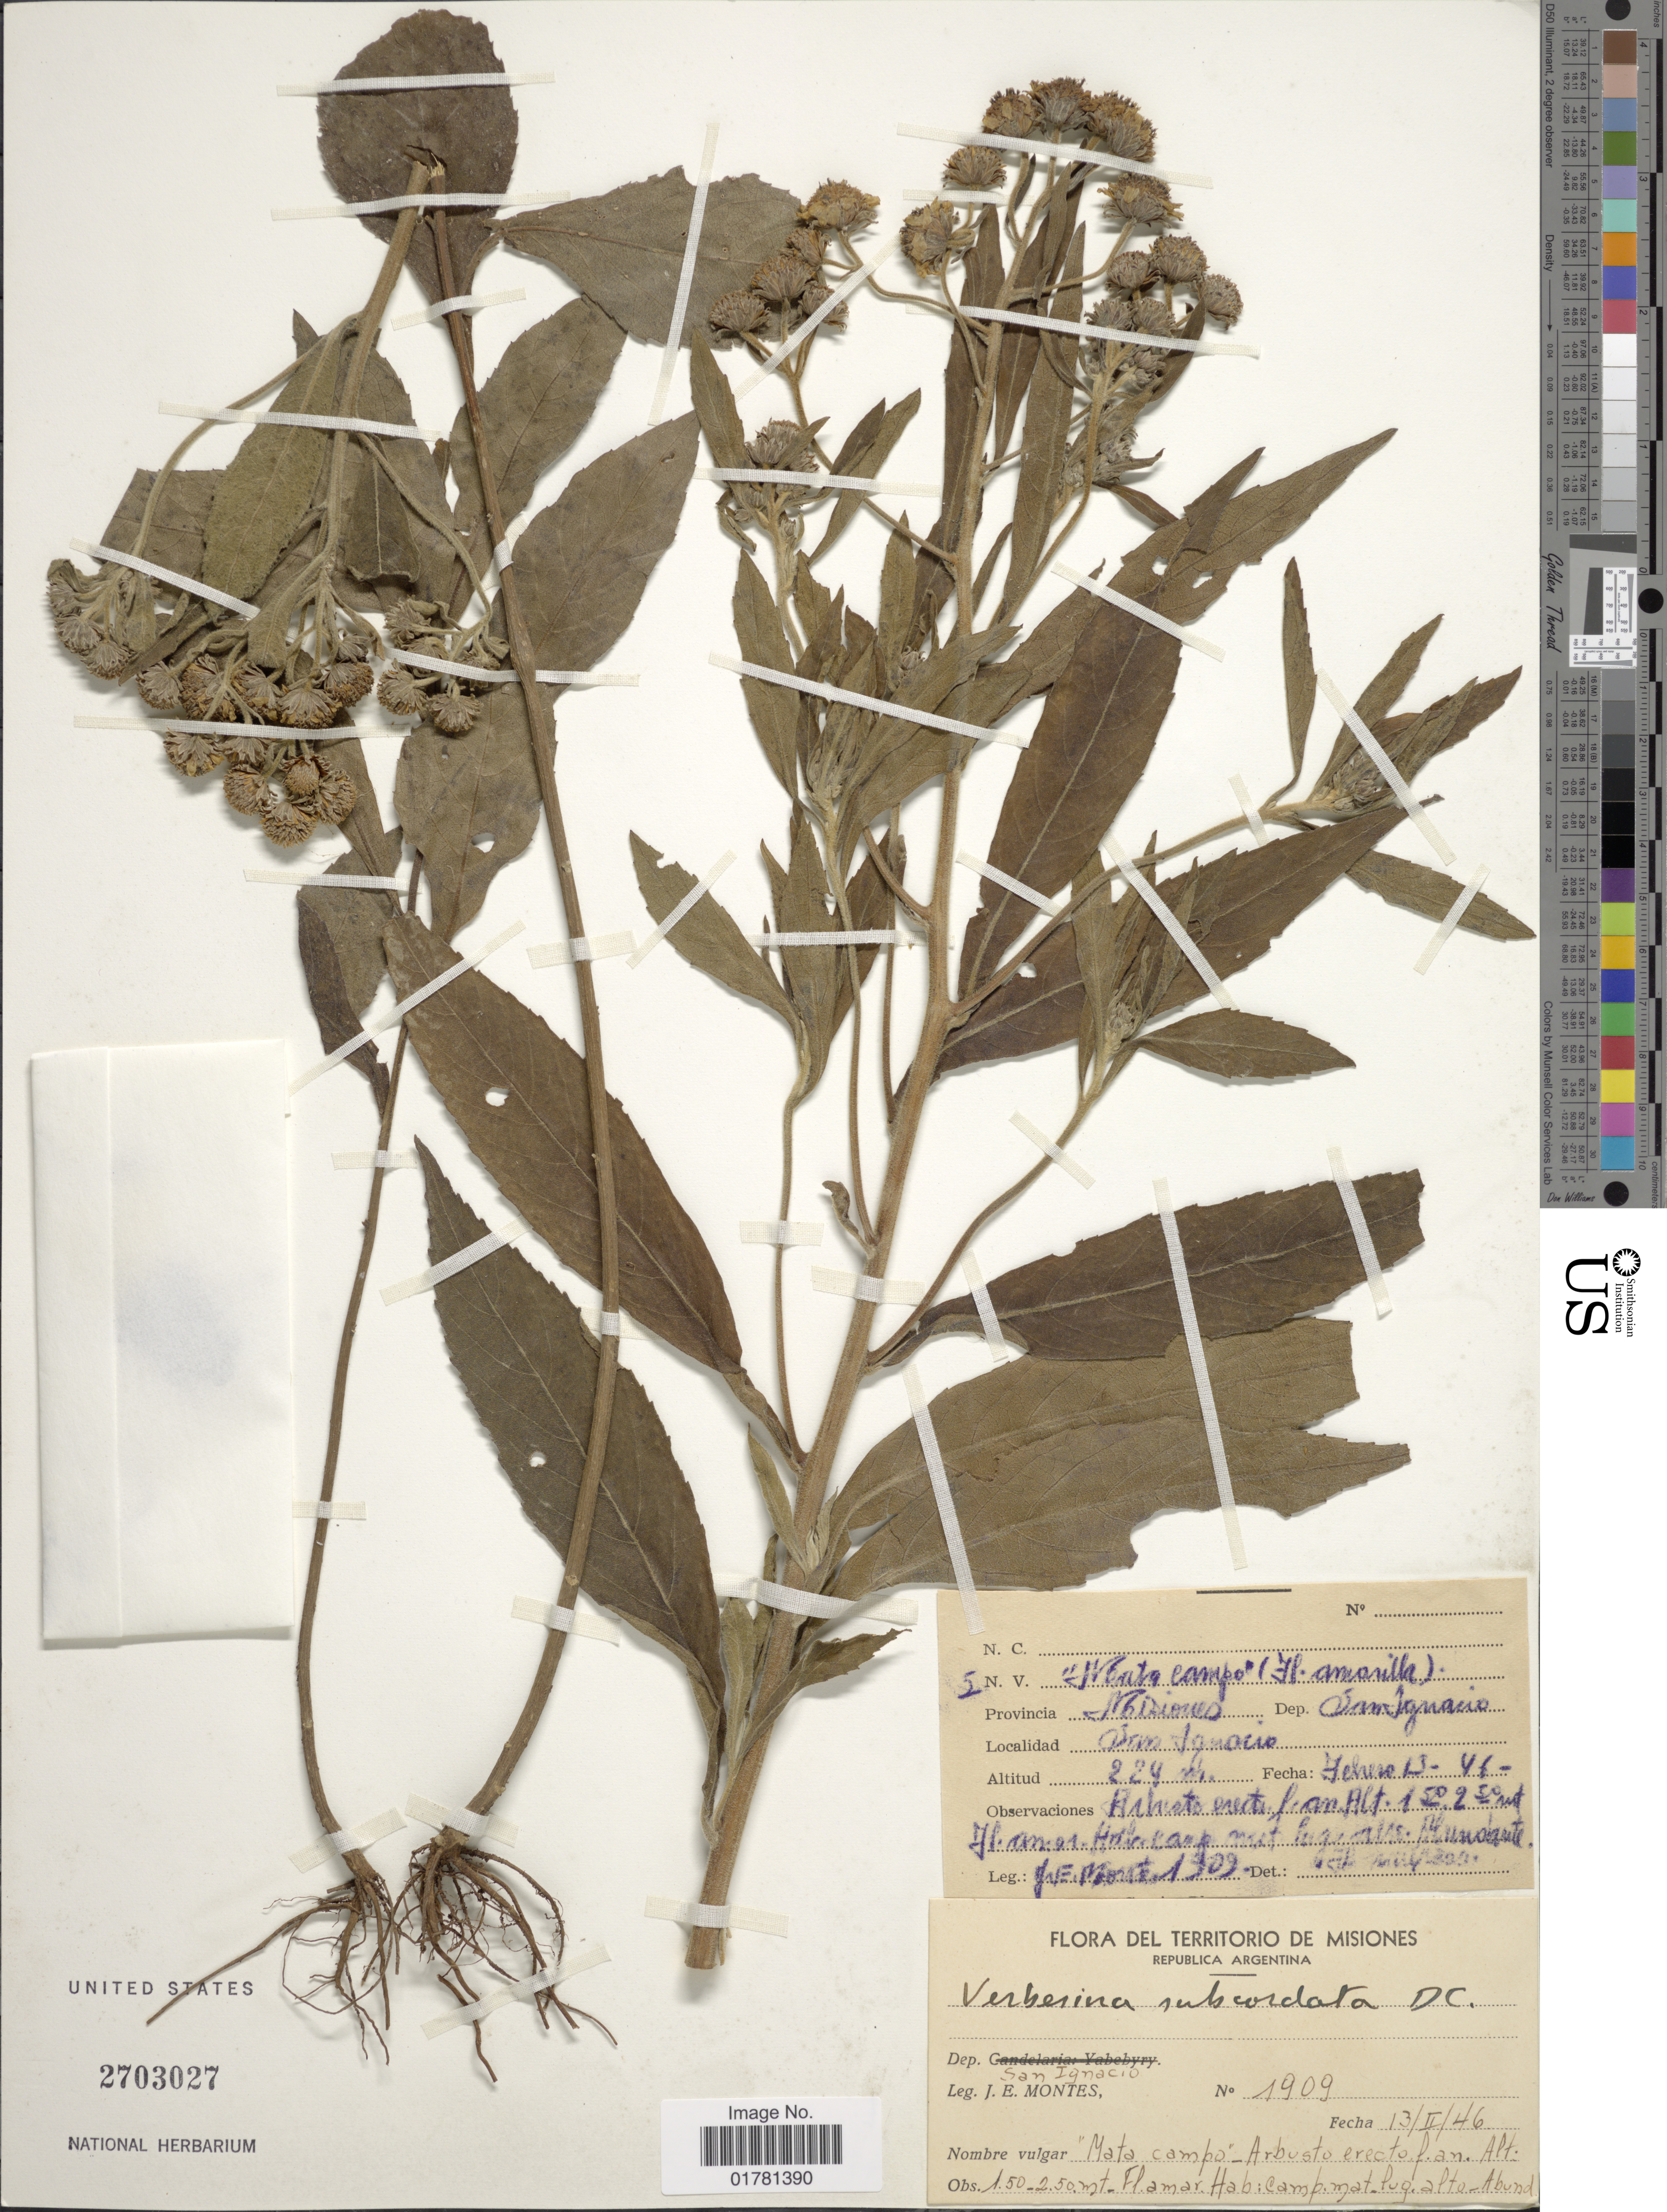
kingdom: Plantae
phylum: Tracheophyta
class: Magnoliopsida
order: Asterales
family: Asteraceae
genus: Verbesina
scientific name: Verbesina subcordata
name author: DC.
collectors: J. E. Montes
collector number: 1909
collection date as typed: Transcribed d/m/y: 13/2/46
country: Argentina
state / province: Misiones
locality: Republica Argentina, Dep San Ignacio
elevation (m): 1.5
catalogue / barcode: US 2703027